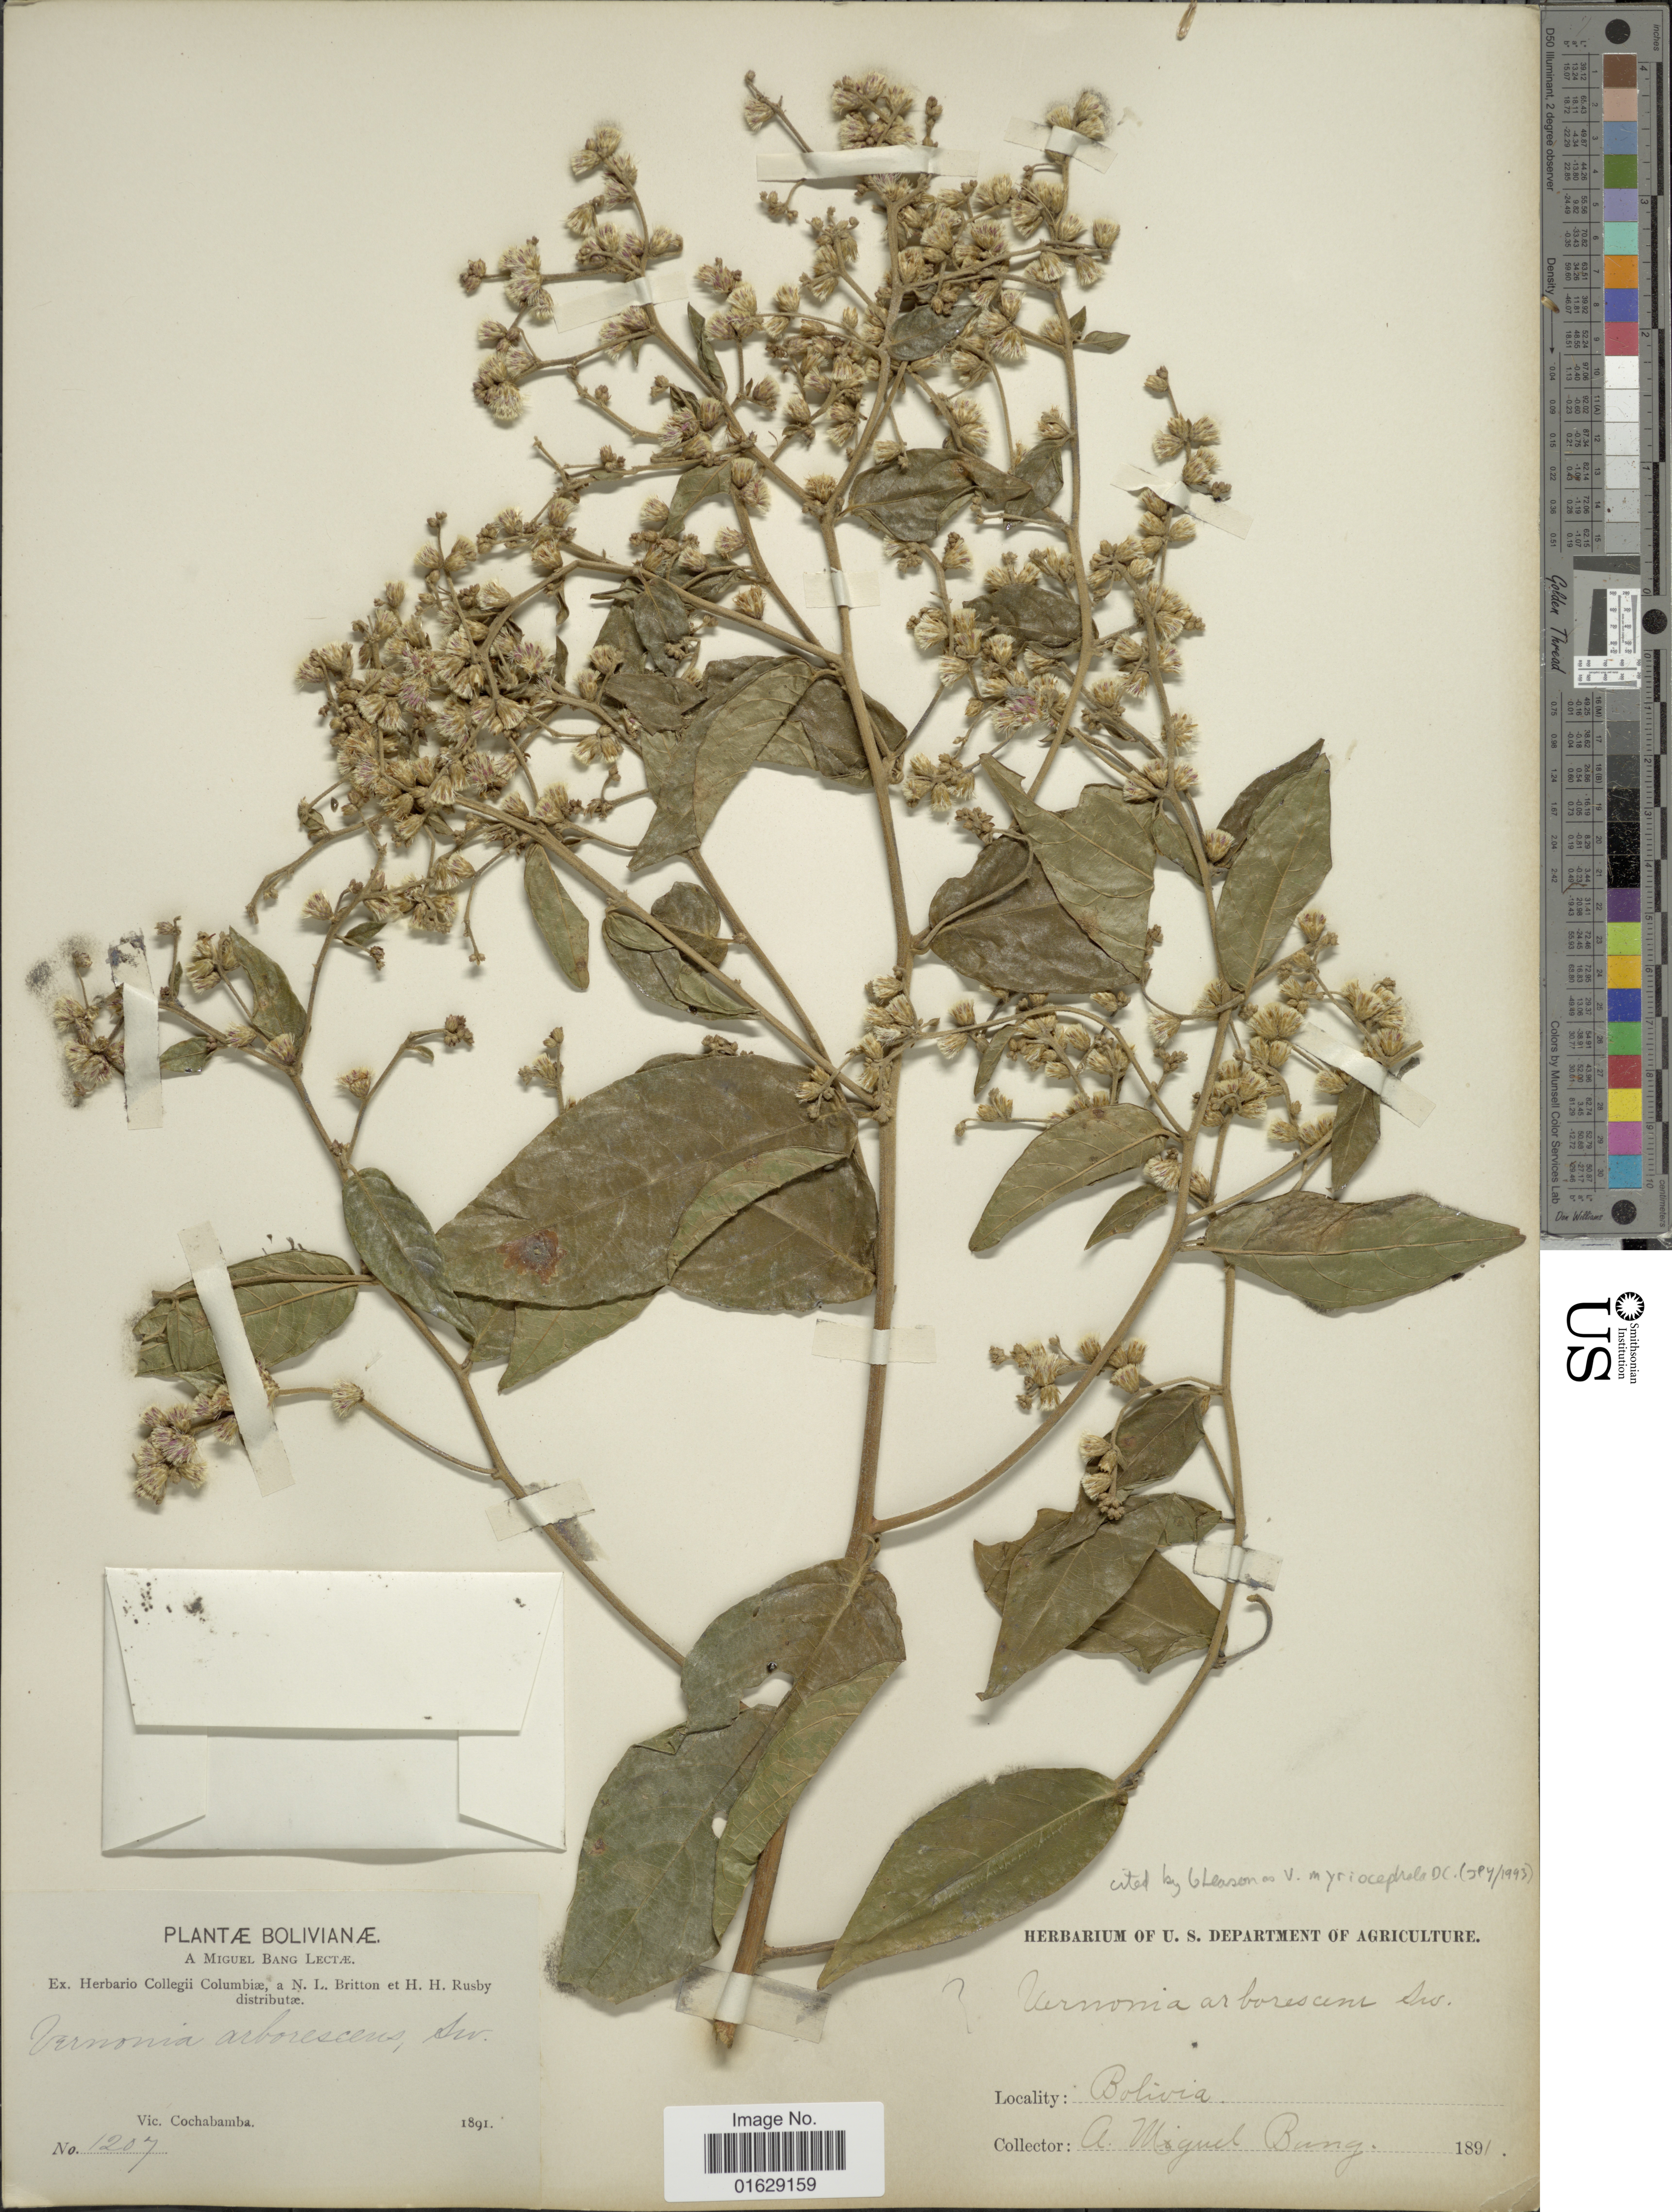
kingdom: Plantae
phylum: Tracheophyta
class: Magnoliopsida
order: Asterales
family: Asteraceae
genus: Lepidaploa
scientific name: Lepidaploa myriocephala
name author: (DC.) H. Rob.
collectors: M. Bang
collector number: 1207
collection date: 1891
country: Bolivia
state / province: Cochabamba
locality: Vic. Cochabamba